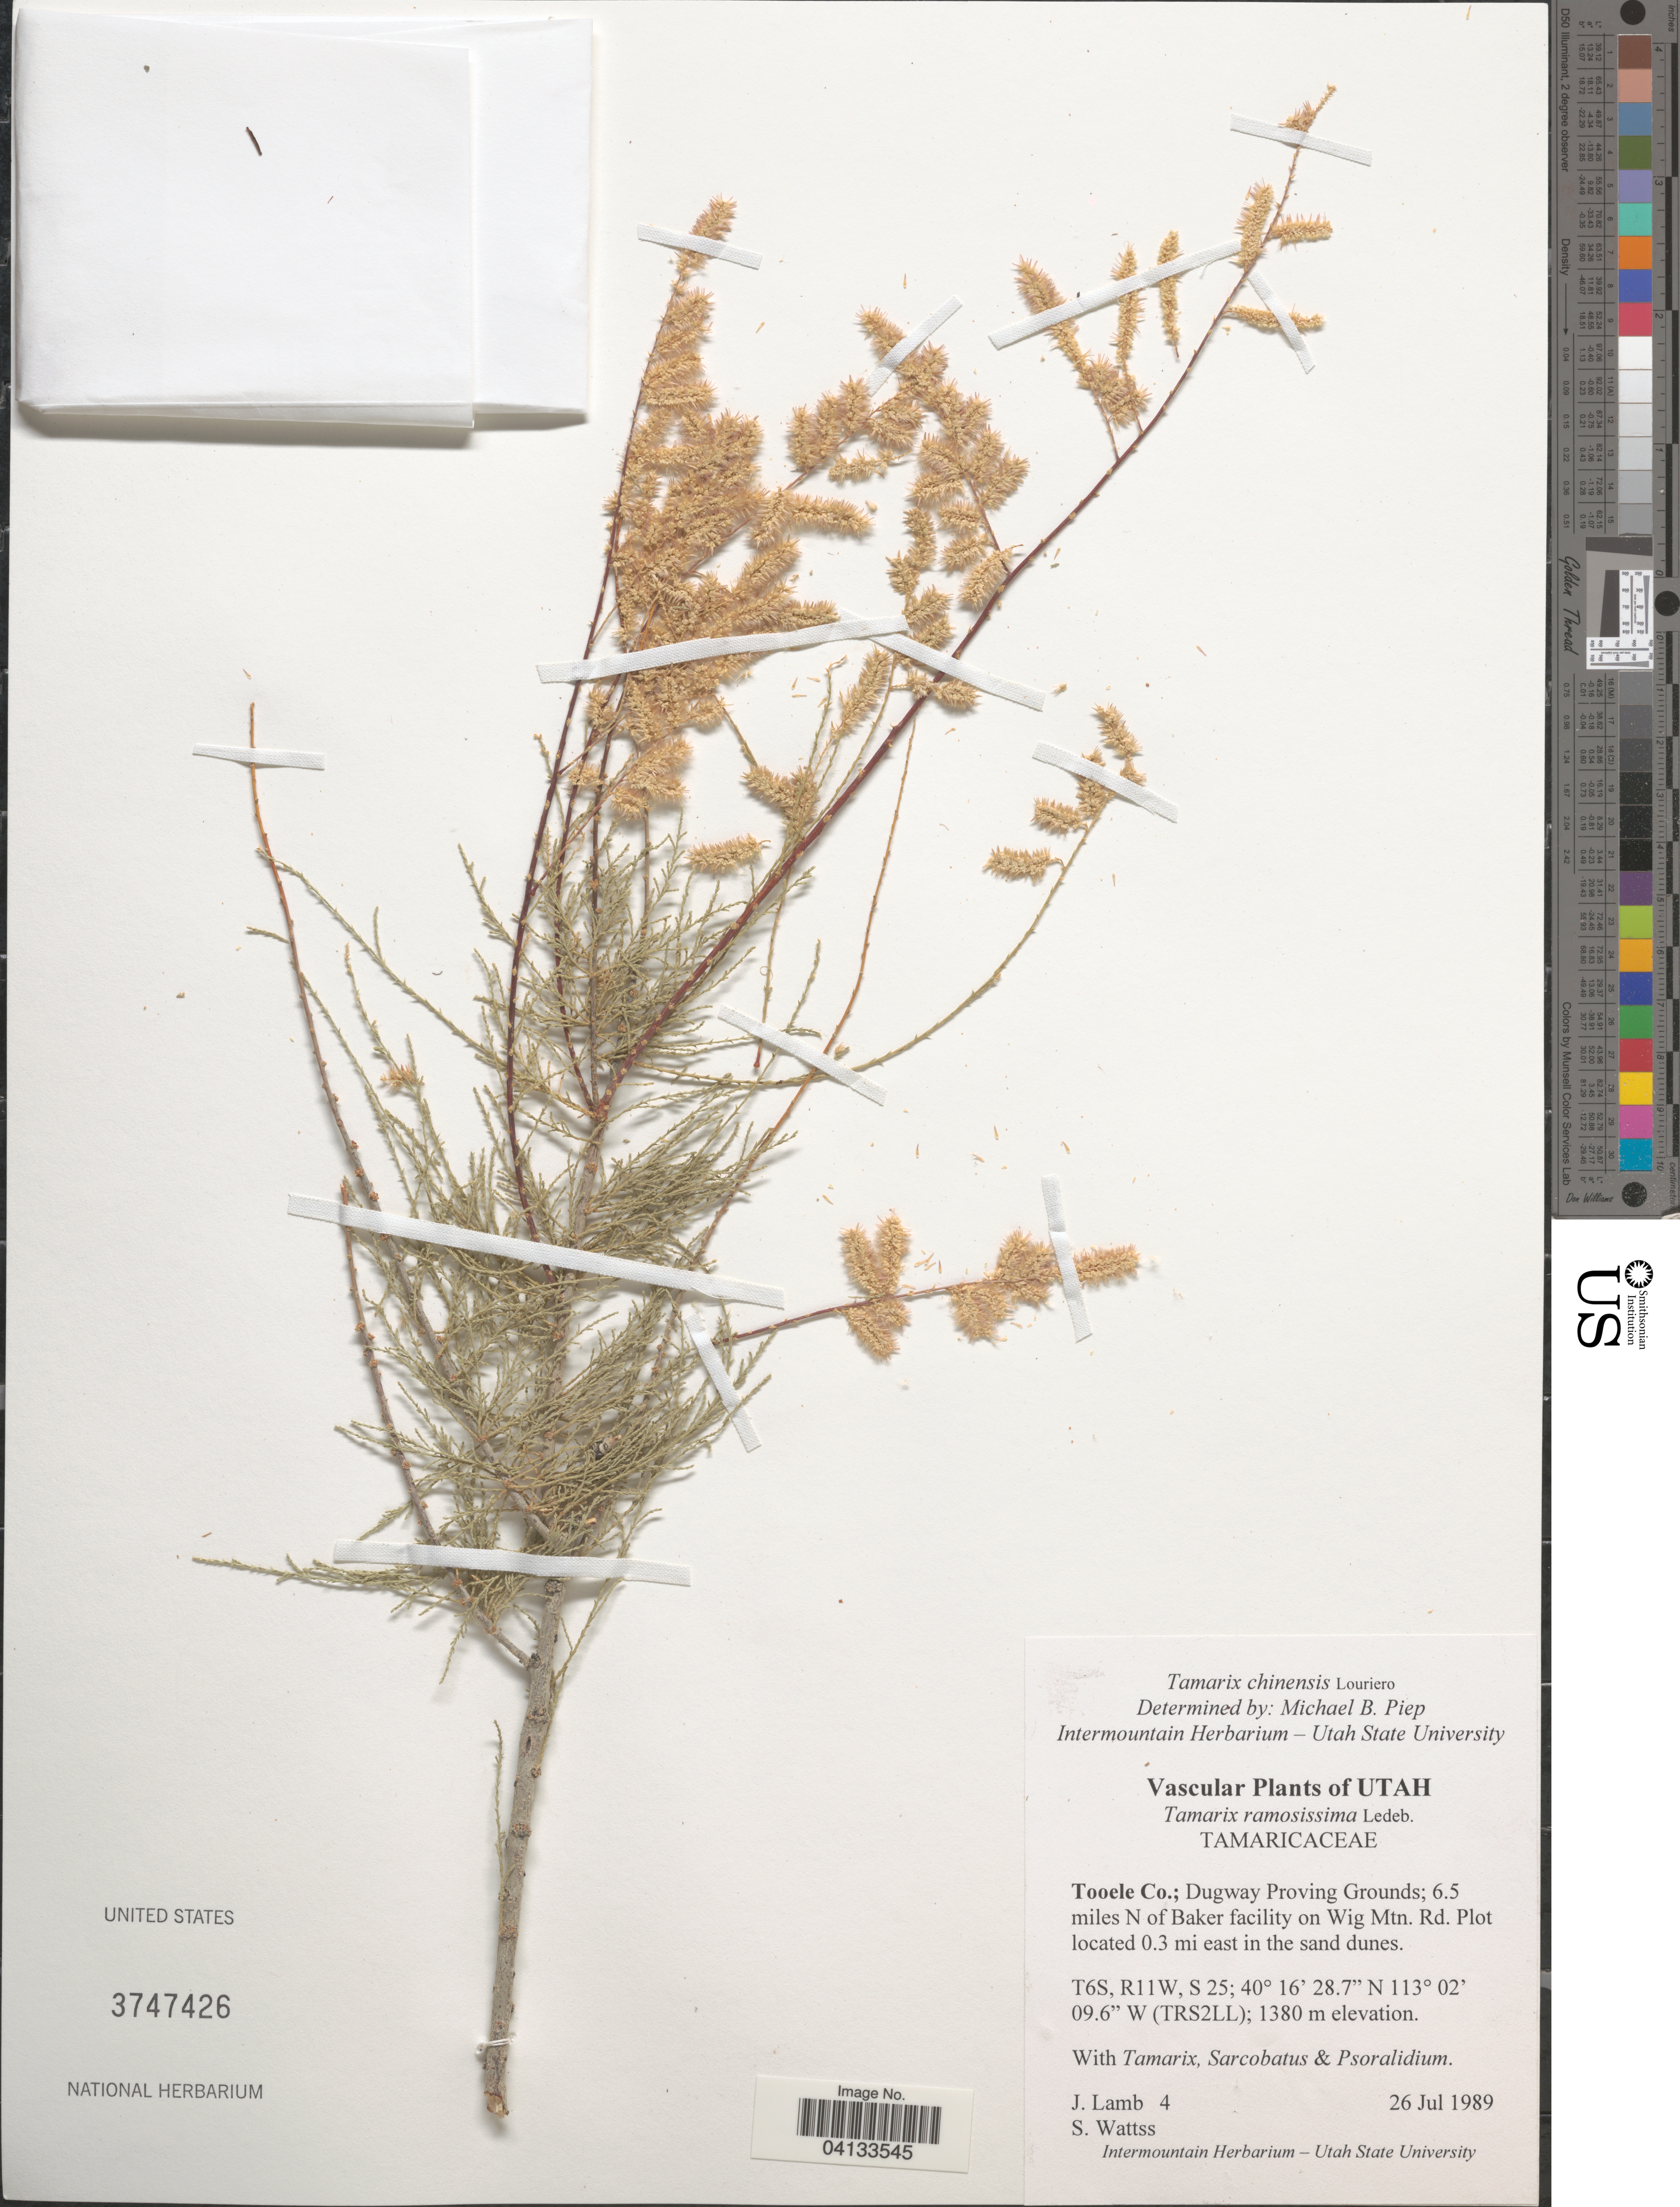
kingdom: Plantae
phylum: Tracheophyta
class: Magnoliopsida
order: Caryophyllales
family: Tamaricaceae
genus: Tamarix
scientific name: Tamarix ramosissima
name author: Ledeb.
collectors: J. Lamb & S. Wattss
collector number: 4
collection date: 1989-07-26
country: United States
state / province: Utah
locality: Tooele Co.; Dugway Proving Grounds; 6.5 miles N of Baker facility on Wig Mtn. Rd. Plot located 0.3 mi east in the sand dunes. T6S, R11W, S 25. (TRS2LL).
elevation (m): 1380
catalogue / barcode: US 3747426